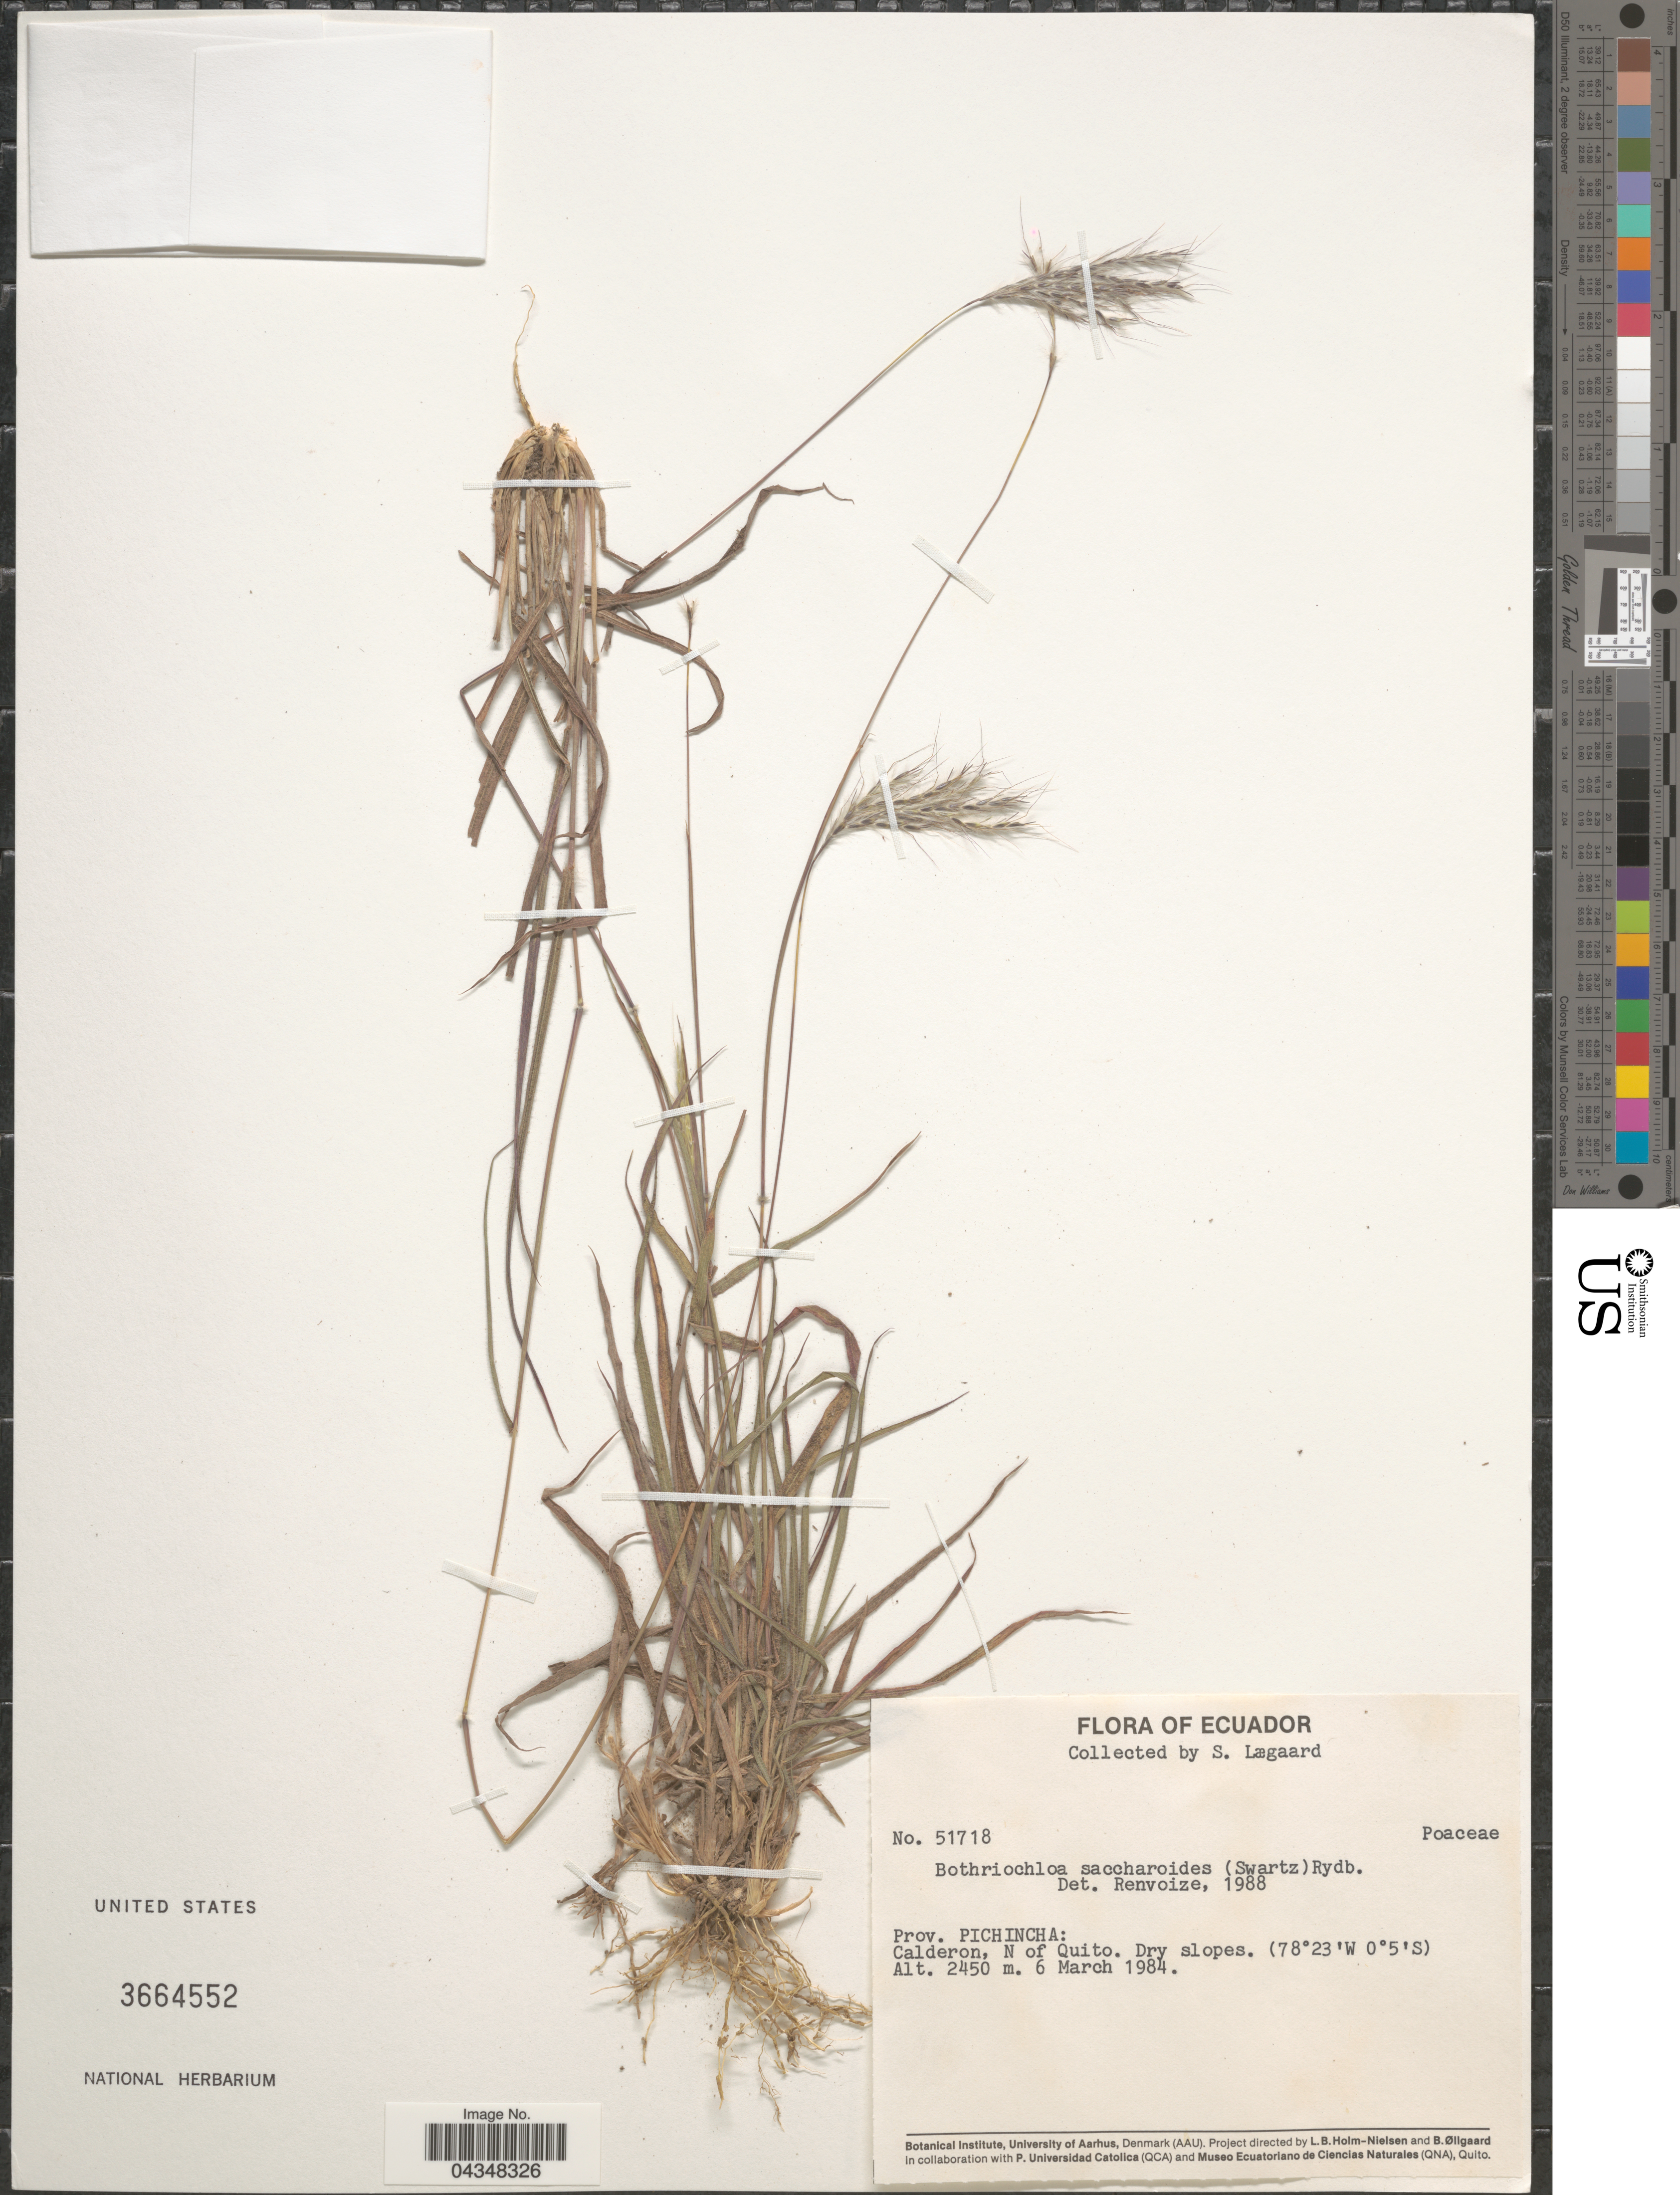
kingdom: Plantae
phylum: Tracheophyta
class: Liliopsida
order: Poales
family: Poaceae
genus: Bothriochloa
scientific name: Bothriochloa saccharoides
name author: (Sw.) Rydb.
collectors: S. Lægaard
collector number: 51718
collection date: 1984-03-06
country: Ecuador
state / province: Pichincha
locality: Calderon, N of Quito.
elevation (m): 2450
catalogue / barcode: US 3664552